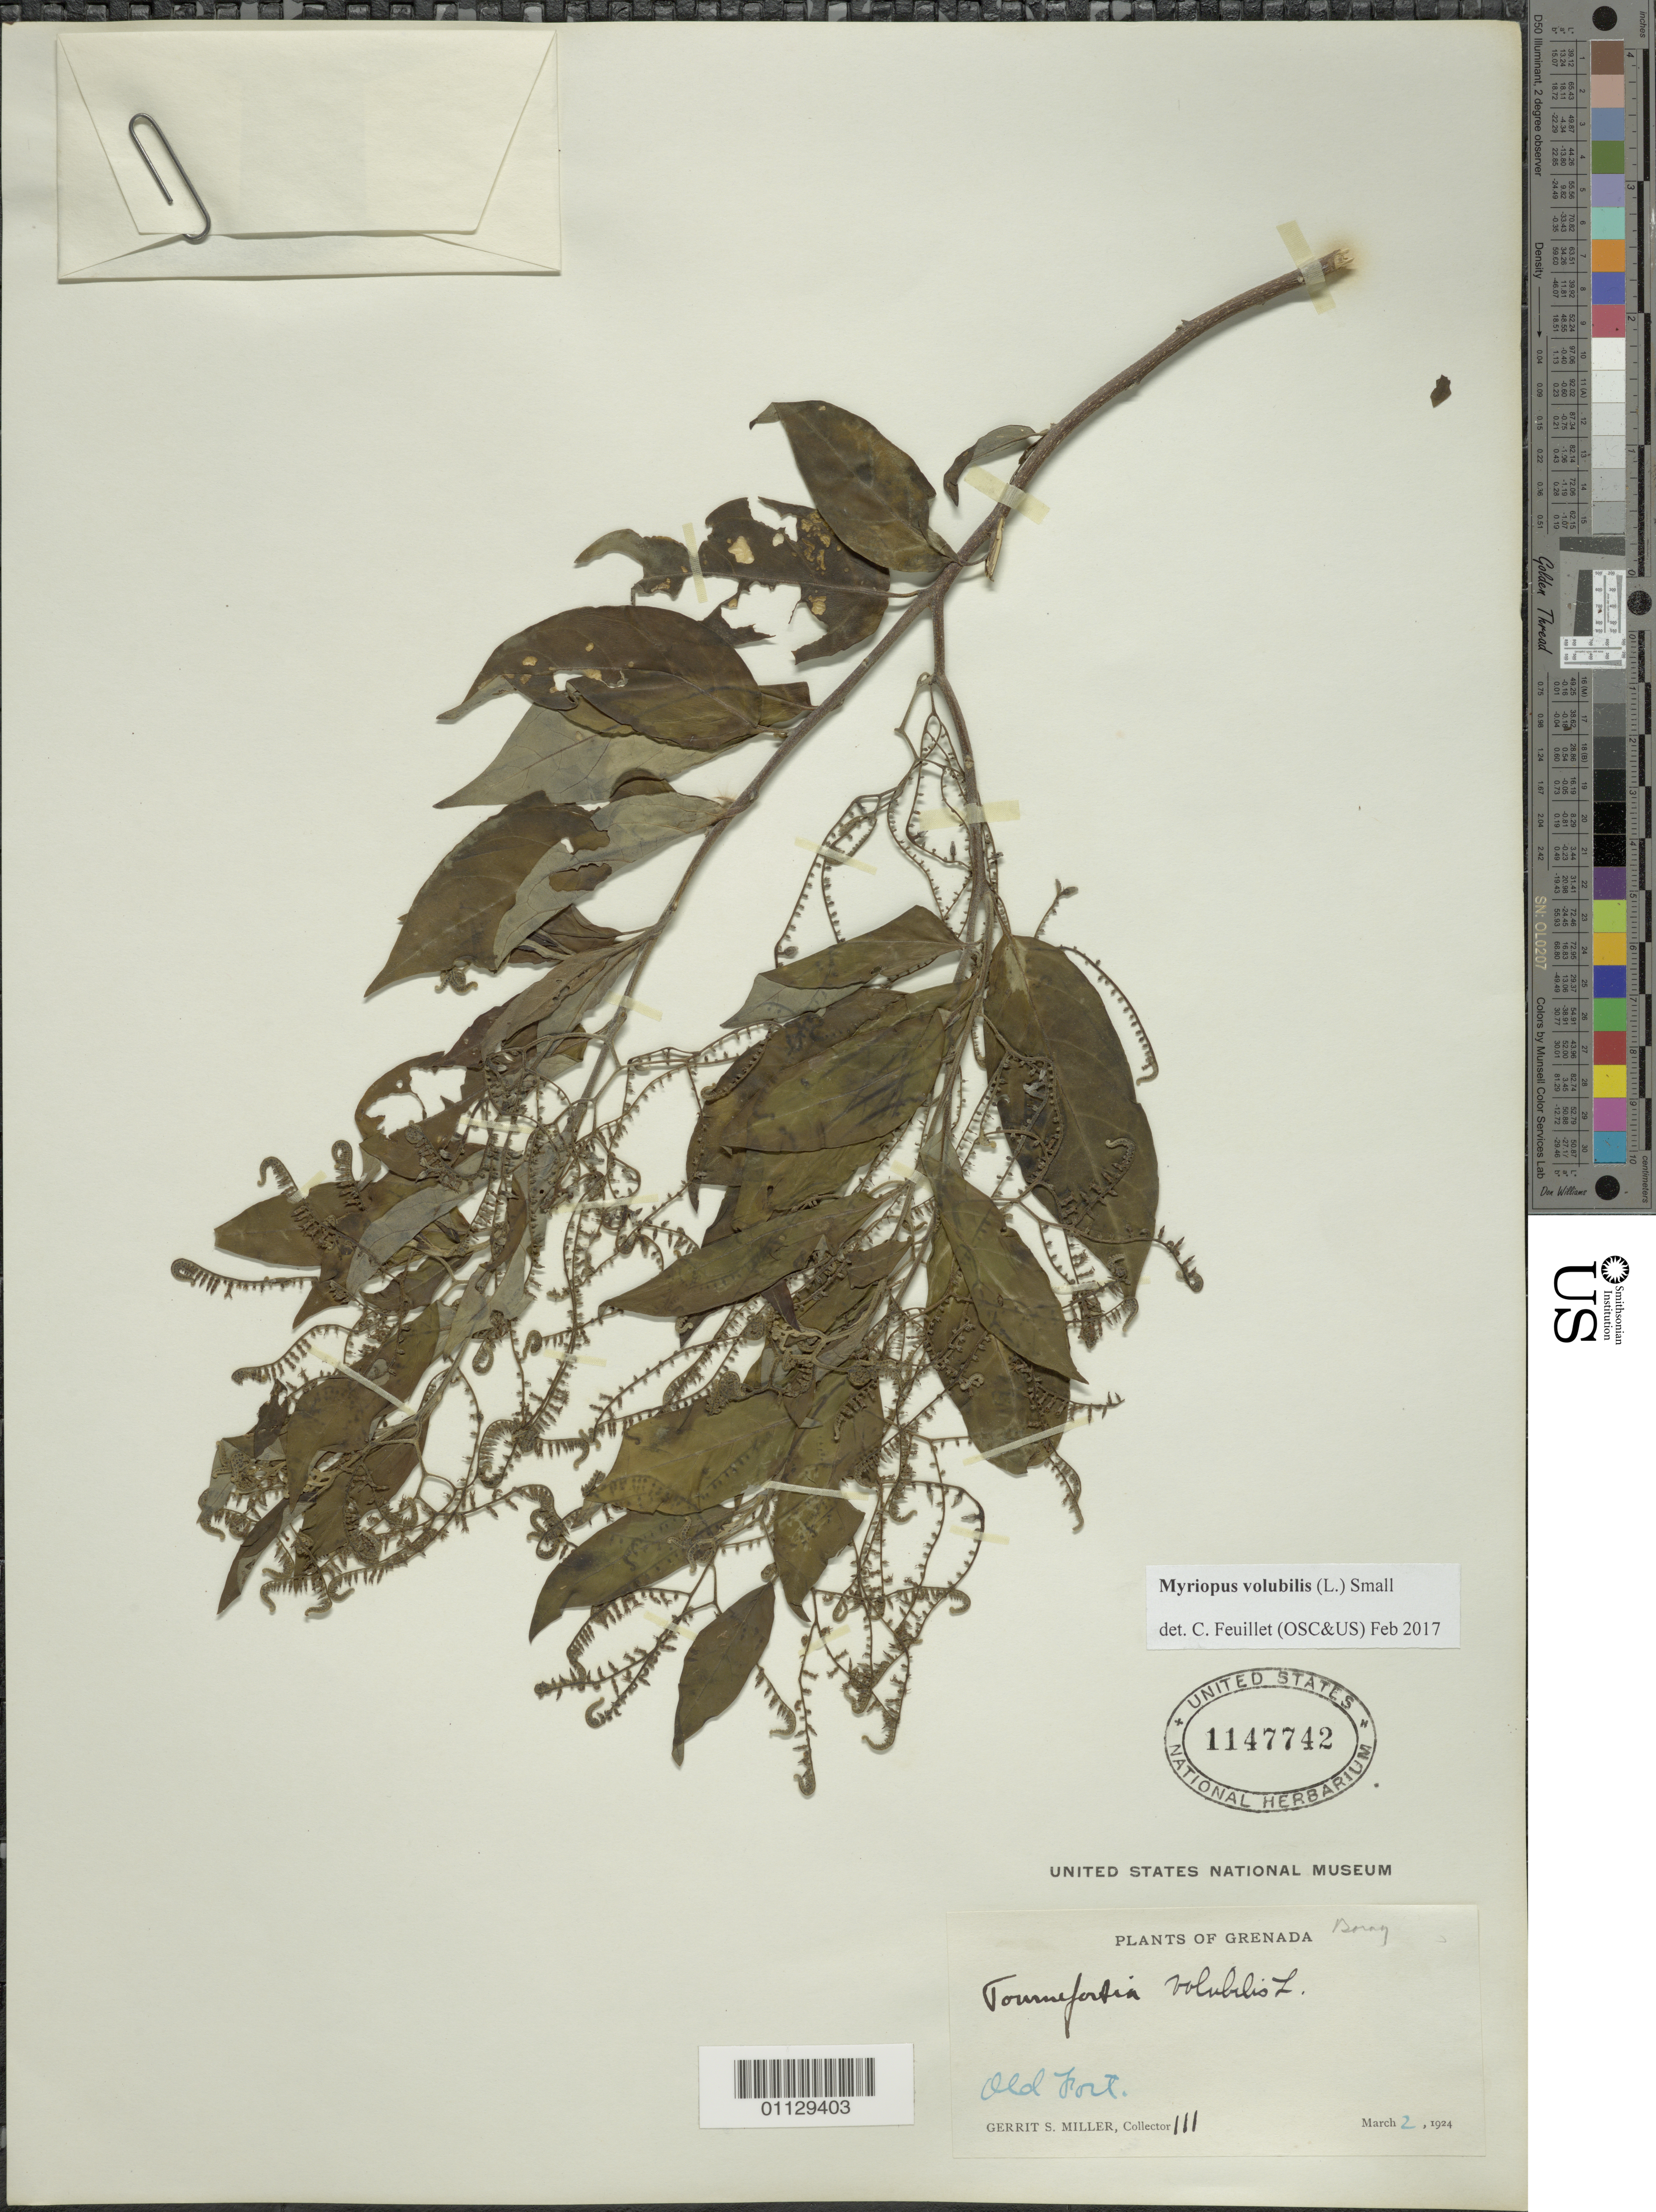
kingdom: Plantae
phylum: Tracheophyta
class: Magnoliopsida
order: Boraginales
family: Heliotropiaceae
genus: Myriopus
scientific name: Myriopus volubilis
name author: (L.) Small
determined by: Feuillet, C.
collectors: G. S. Miller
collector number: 111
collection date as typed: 02 Mar 1924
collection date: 1924-03-02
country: Grenada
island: Grenada I.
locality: Old Fort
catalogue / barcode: US 1147742